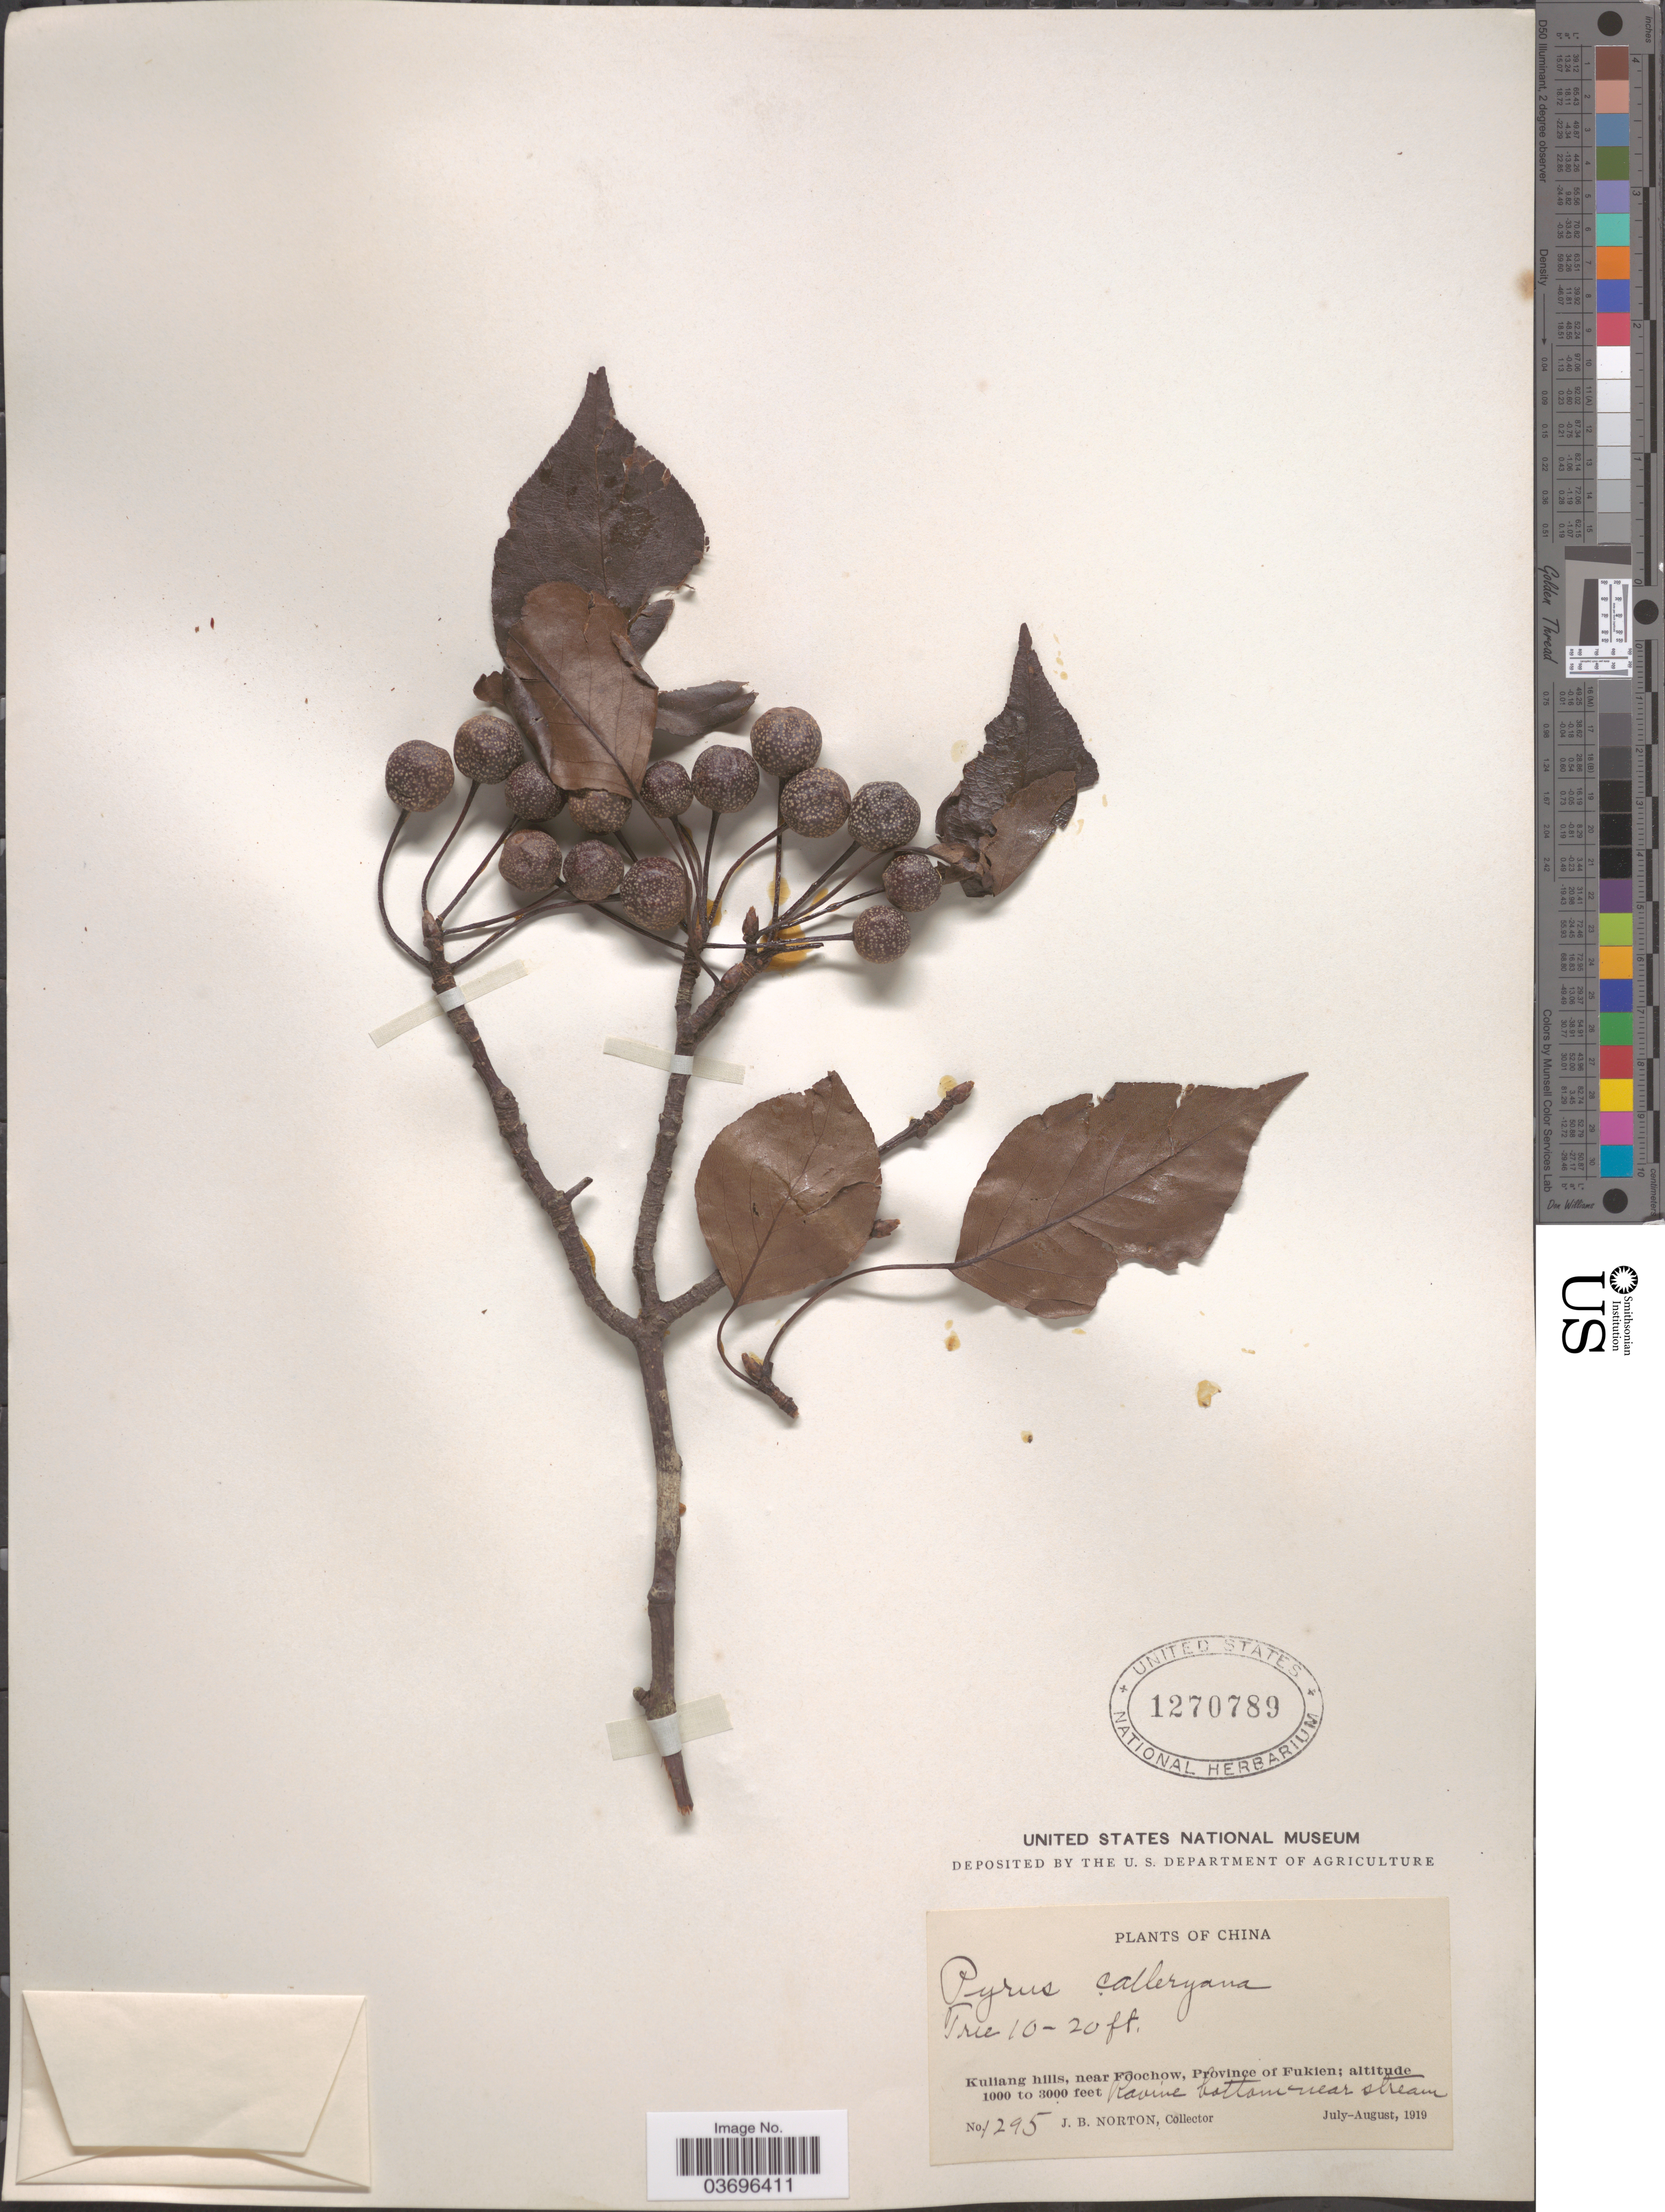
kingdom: Plantae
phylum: Tracheophyta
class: Magnoliopsida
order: Rosales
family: Rosaceae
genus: Pyrus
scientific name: Pyrus calleryana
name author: Decne.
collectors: J. B. Norton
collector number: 1295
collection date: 1919-07/1919-08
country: China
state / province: Fujian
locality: Kuliang hills, near Foochow, Province of Fukien. Ravine bottom near stream.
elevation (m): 305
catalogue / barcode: US 1270789